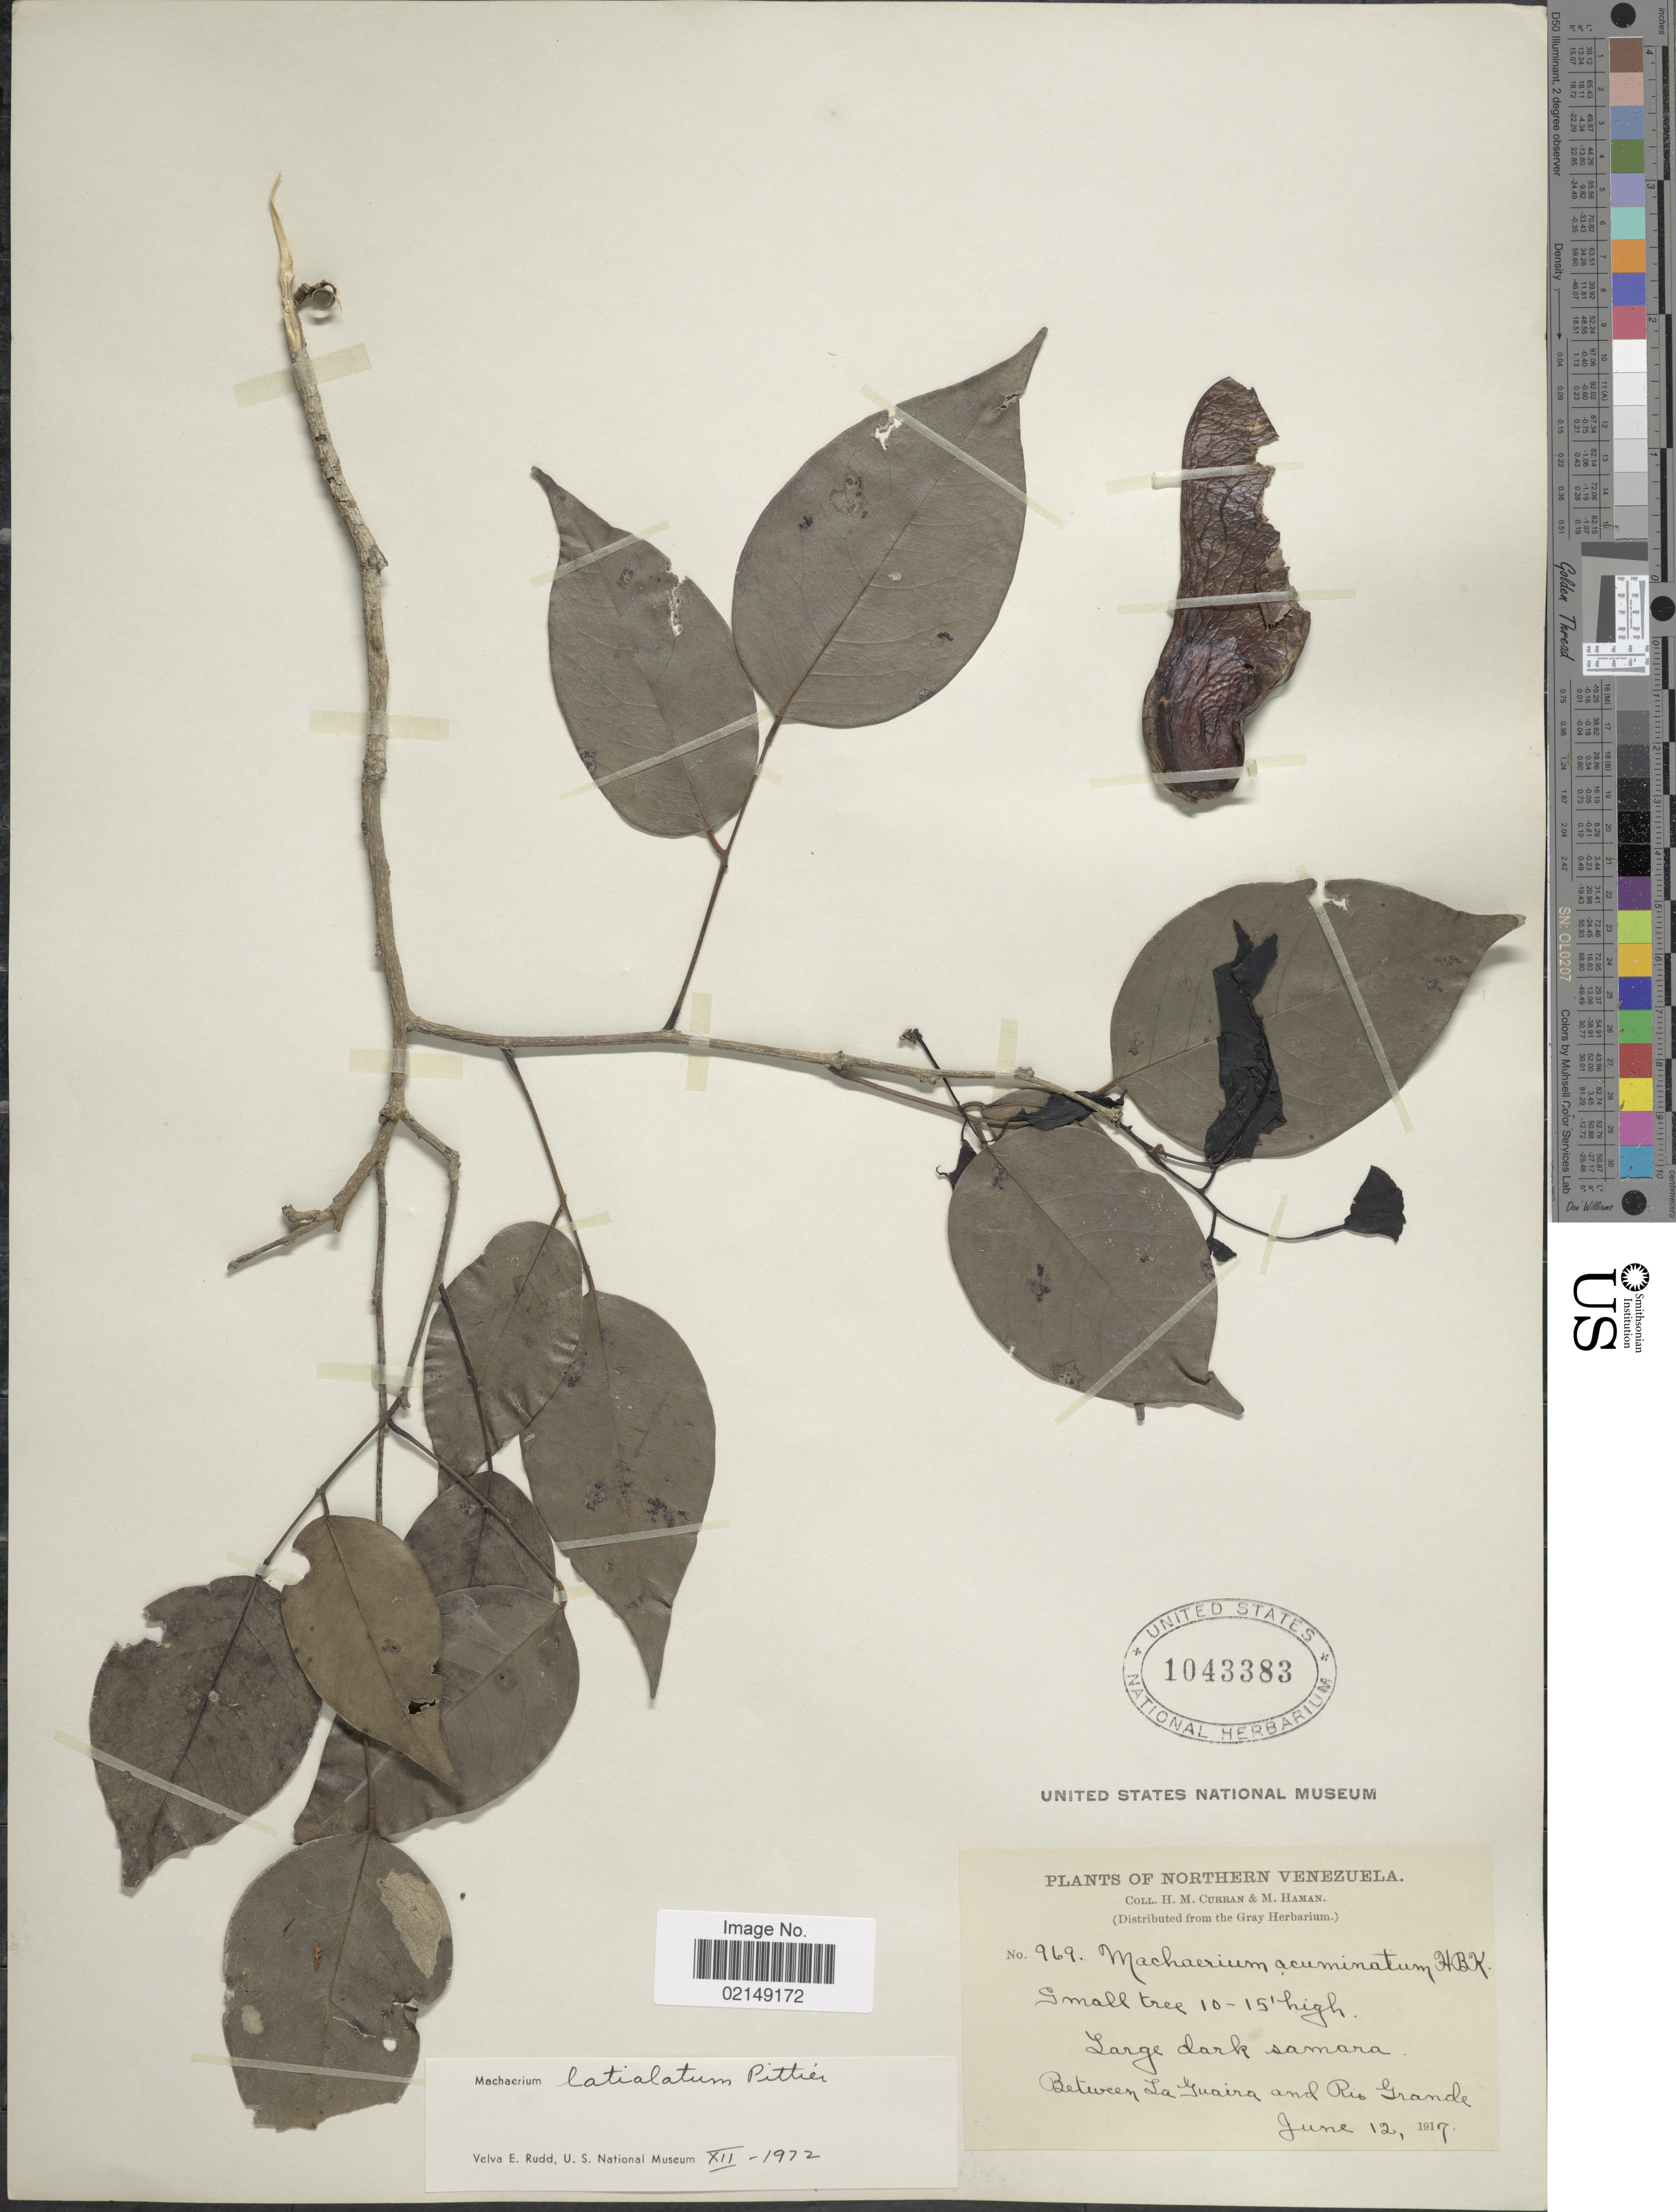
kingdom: Plantae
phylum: Tracheophyta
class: Magnoliopsida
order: Fabales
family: Fabaceae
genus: Machaerium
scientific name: Machaerium latialatum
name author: Pittier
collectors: H. M. Curran & M. Haman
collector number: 969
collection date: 1917-06-12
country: Venezuela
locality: Northern Venezuela, Large dark samara, Between La Guaira and Rio Grande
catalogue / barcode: US 1043383